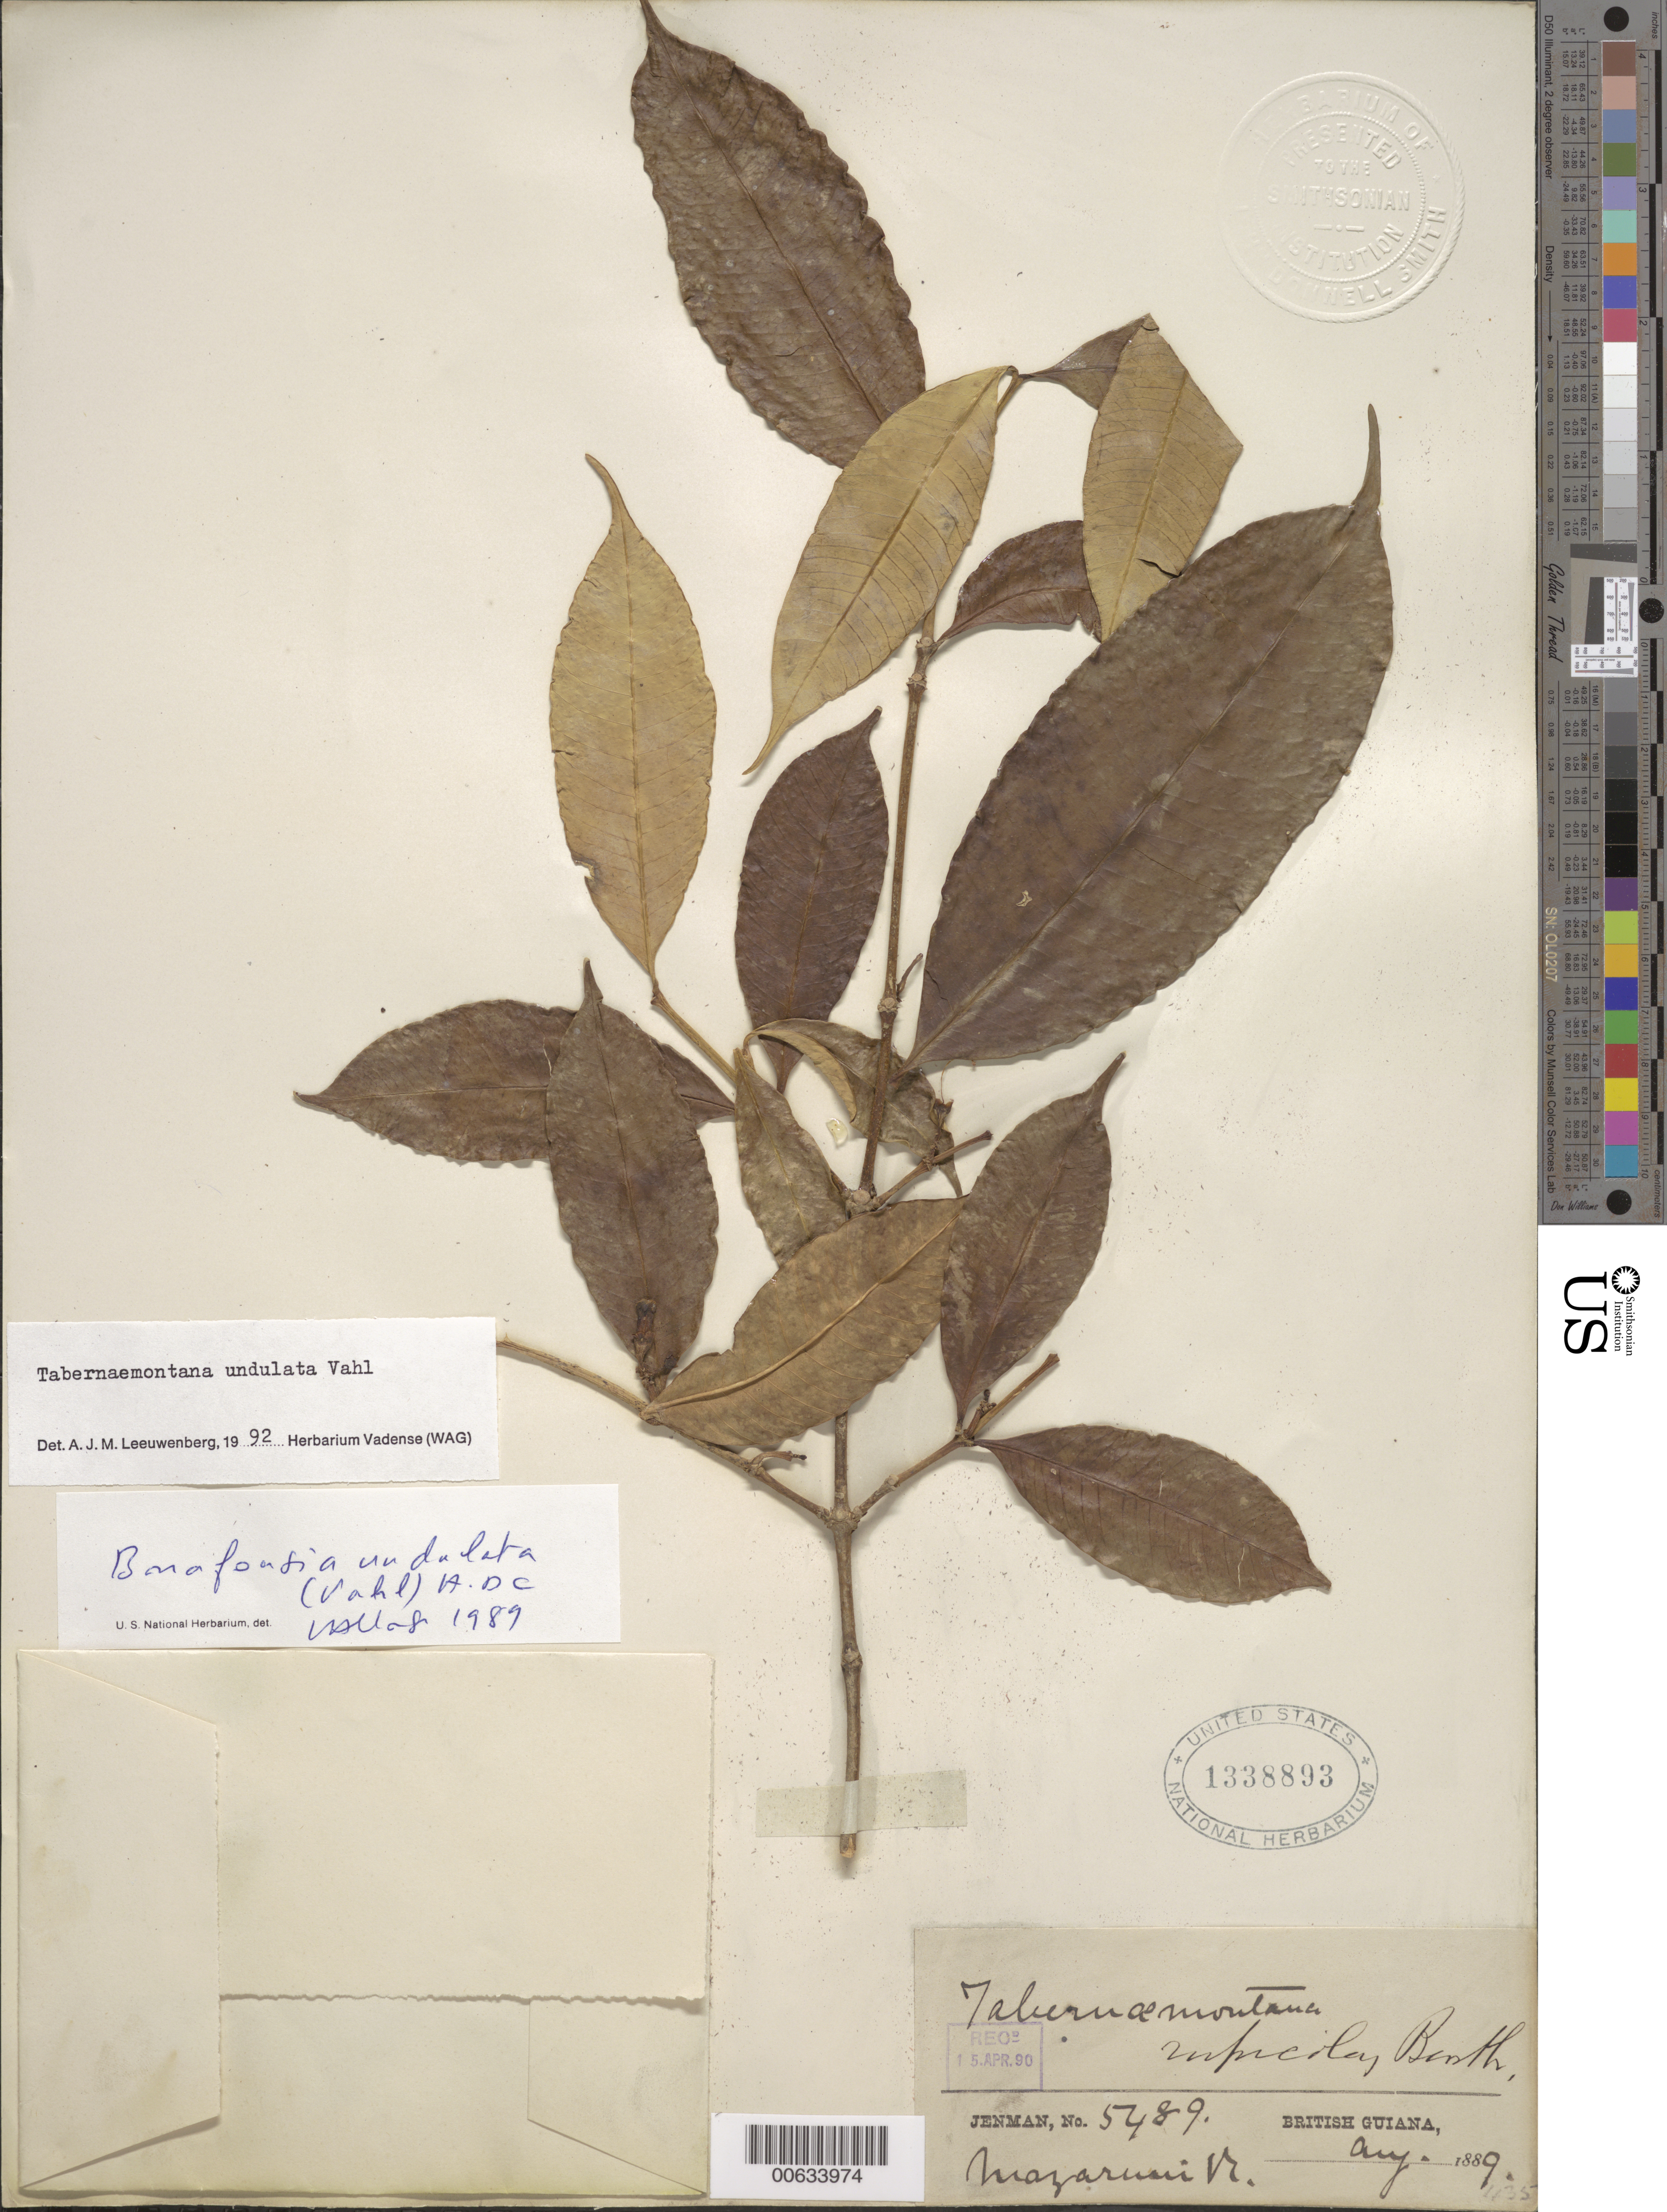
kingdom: Plantae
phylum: Tracheophyta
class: Magnoliopsida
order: Gentianales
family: Apocynaceae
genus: Tabernaemontana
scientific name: Tabernaemontana undulata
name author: Vahl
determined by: Leeuwenberg, A. J. M.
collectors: G. S. Jenman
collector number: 5489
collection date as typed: August 1889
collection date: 1889-08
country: Guyana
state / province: Cuyuni-Mazaruni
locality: Mazaruni R.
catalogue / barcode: US 1338893